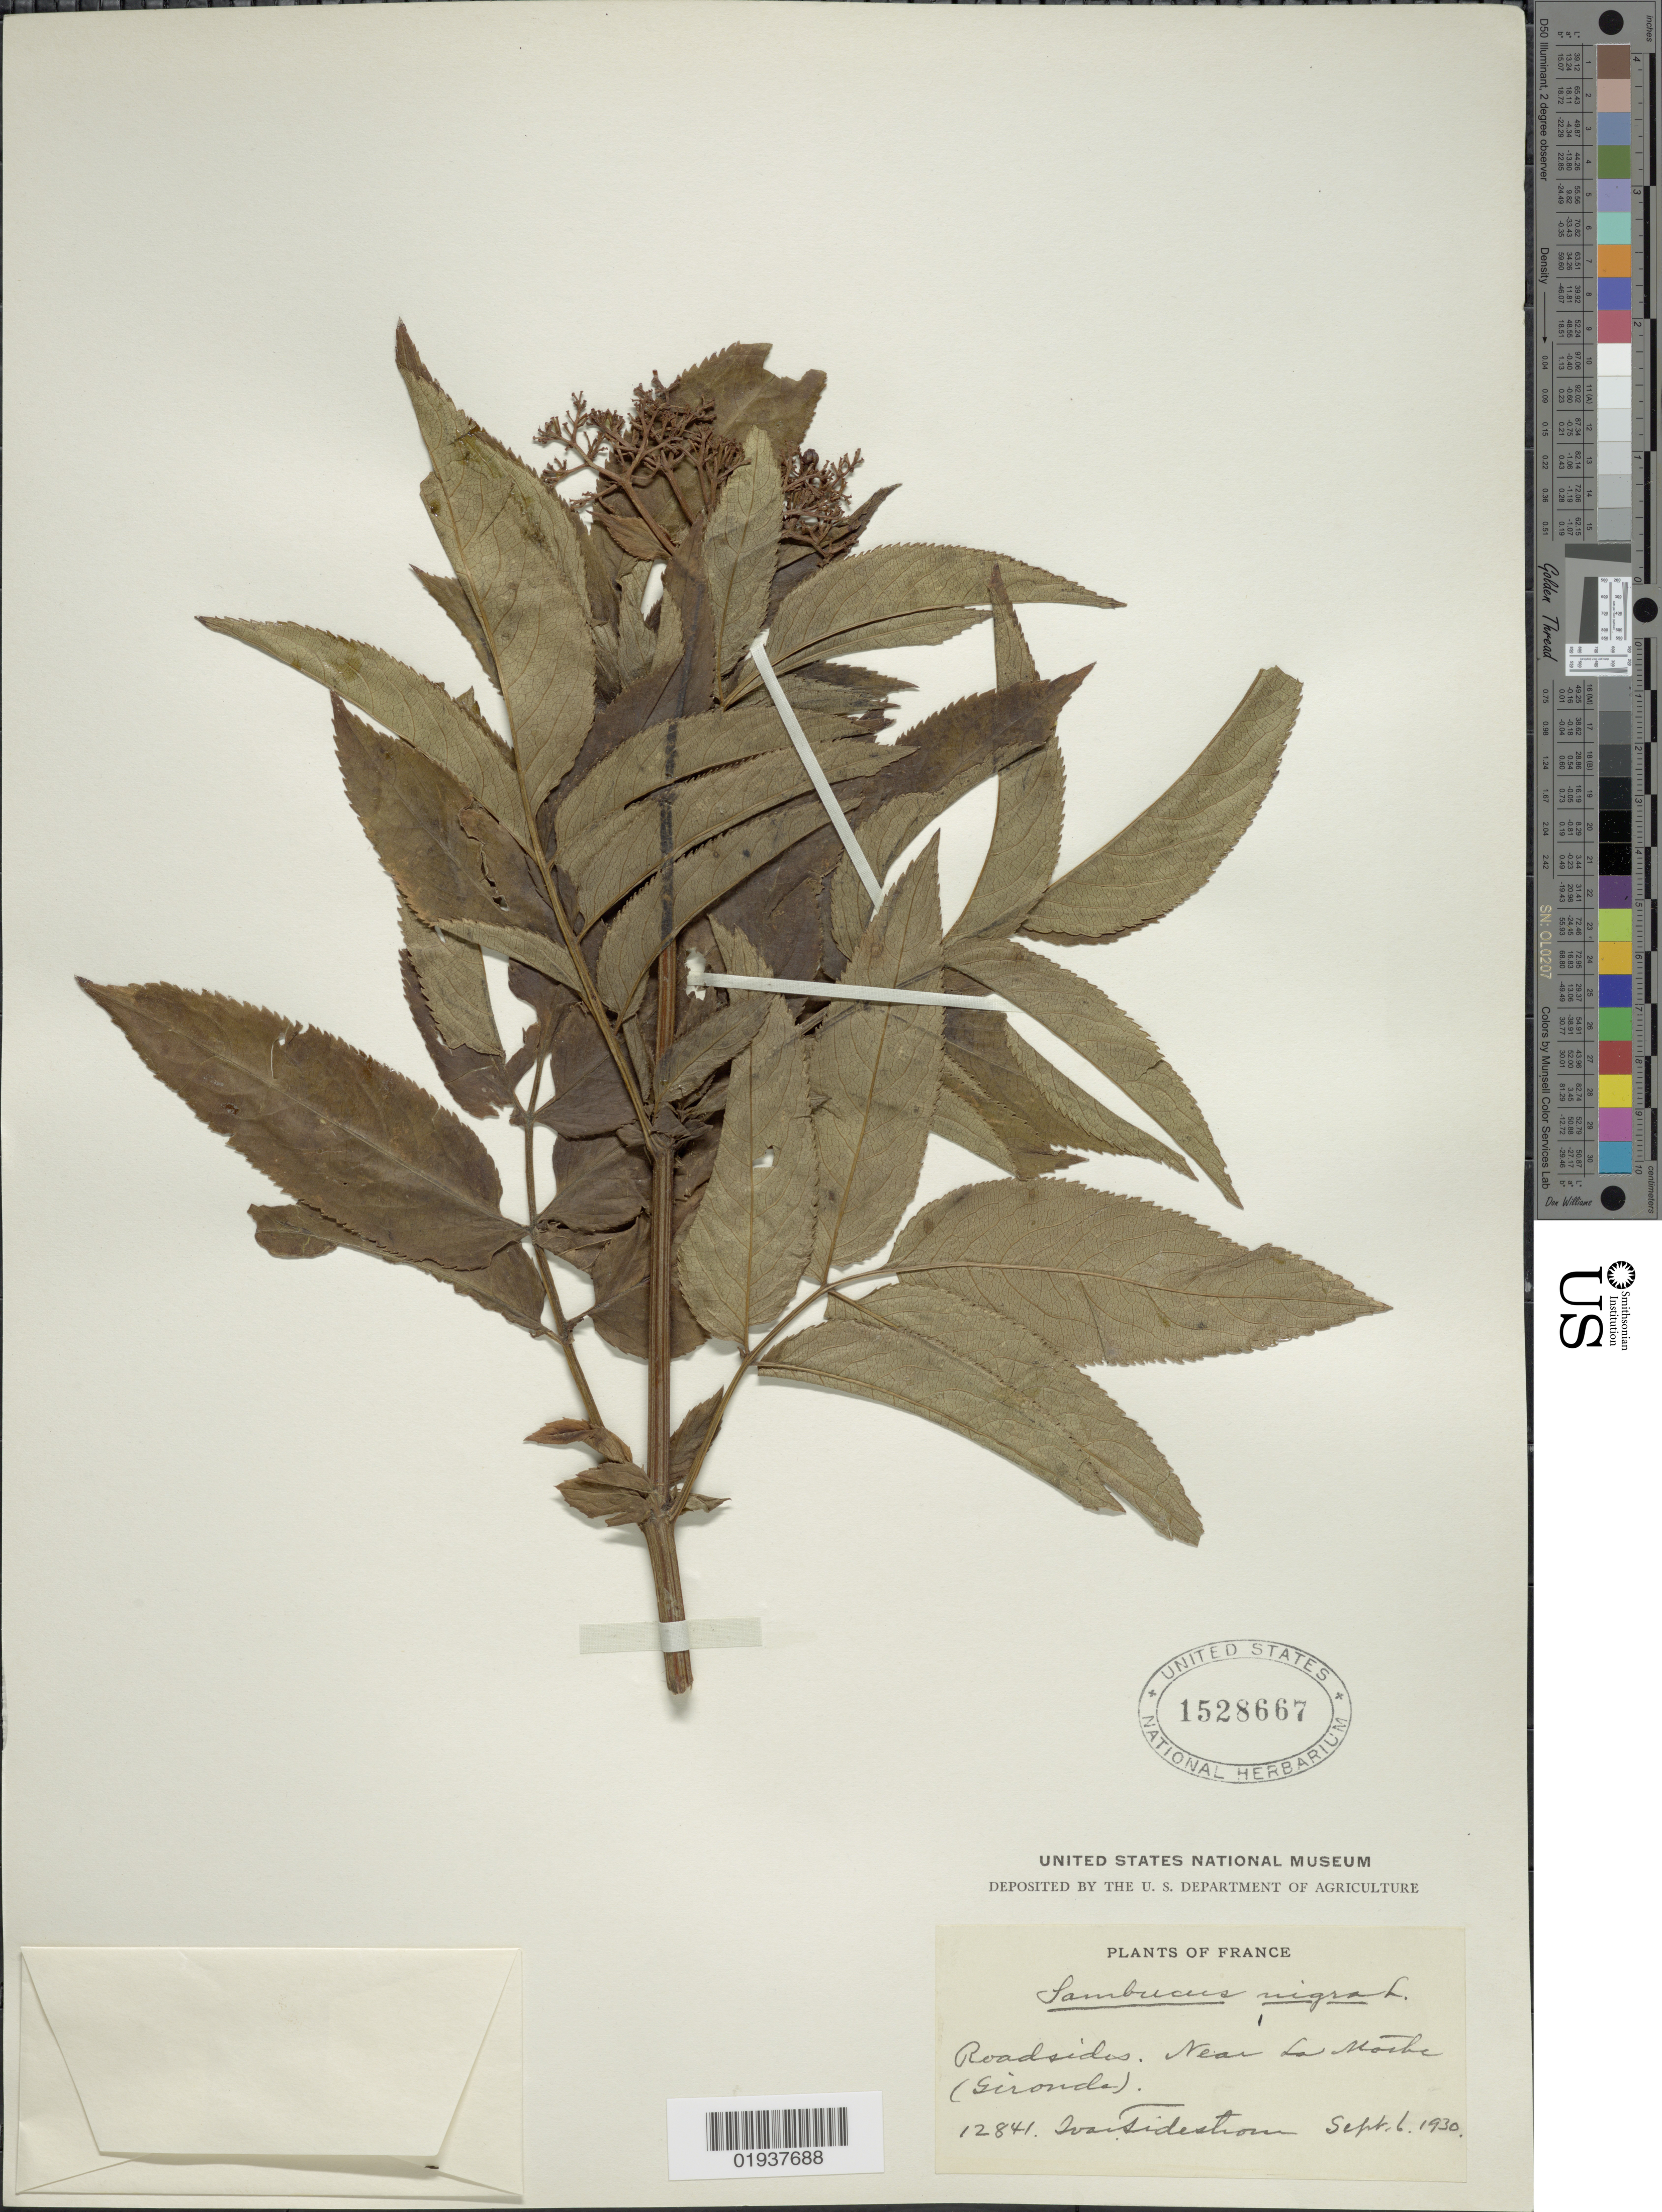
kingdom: Plantae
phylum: Tracheophyta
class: Magnoliopsida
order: Dipsacales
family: Viburnaceae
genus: Sambucus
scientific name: Sambucus ebulus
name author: L.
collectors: I. F. Tidestrom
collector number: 12841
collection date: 1930-09-06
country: France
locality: Roadsides. Near la Mothe (Gironda)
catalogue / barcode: US 1528667